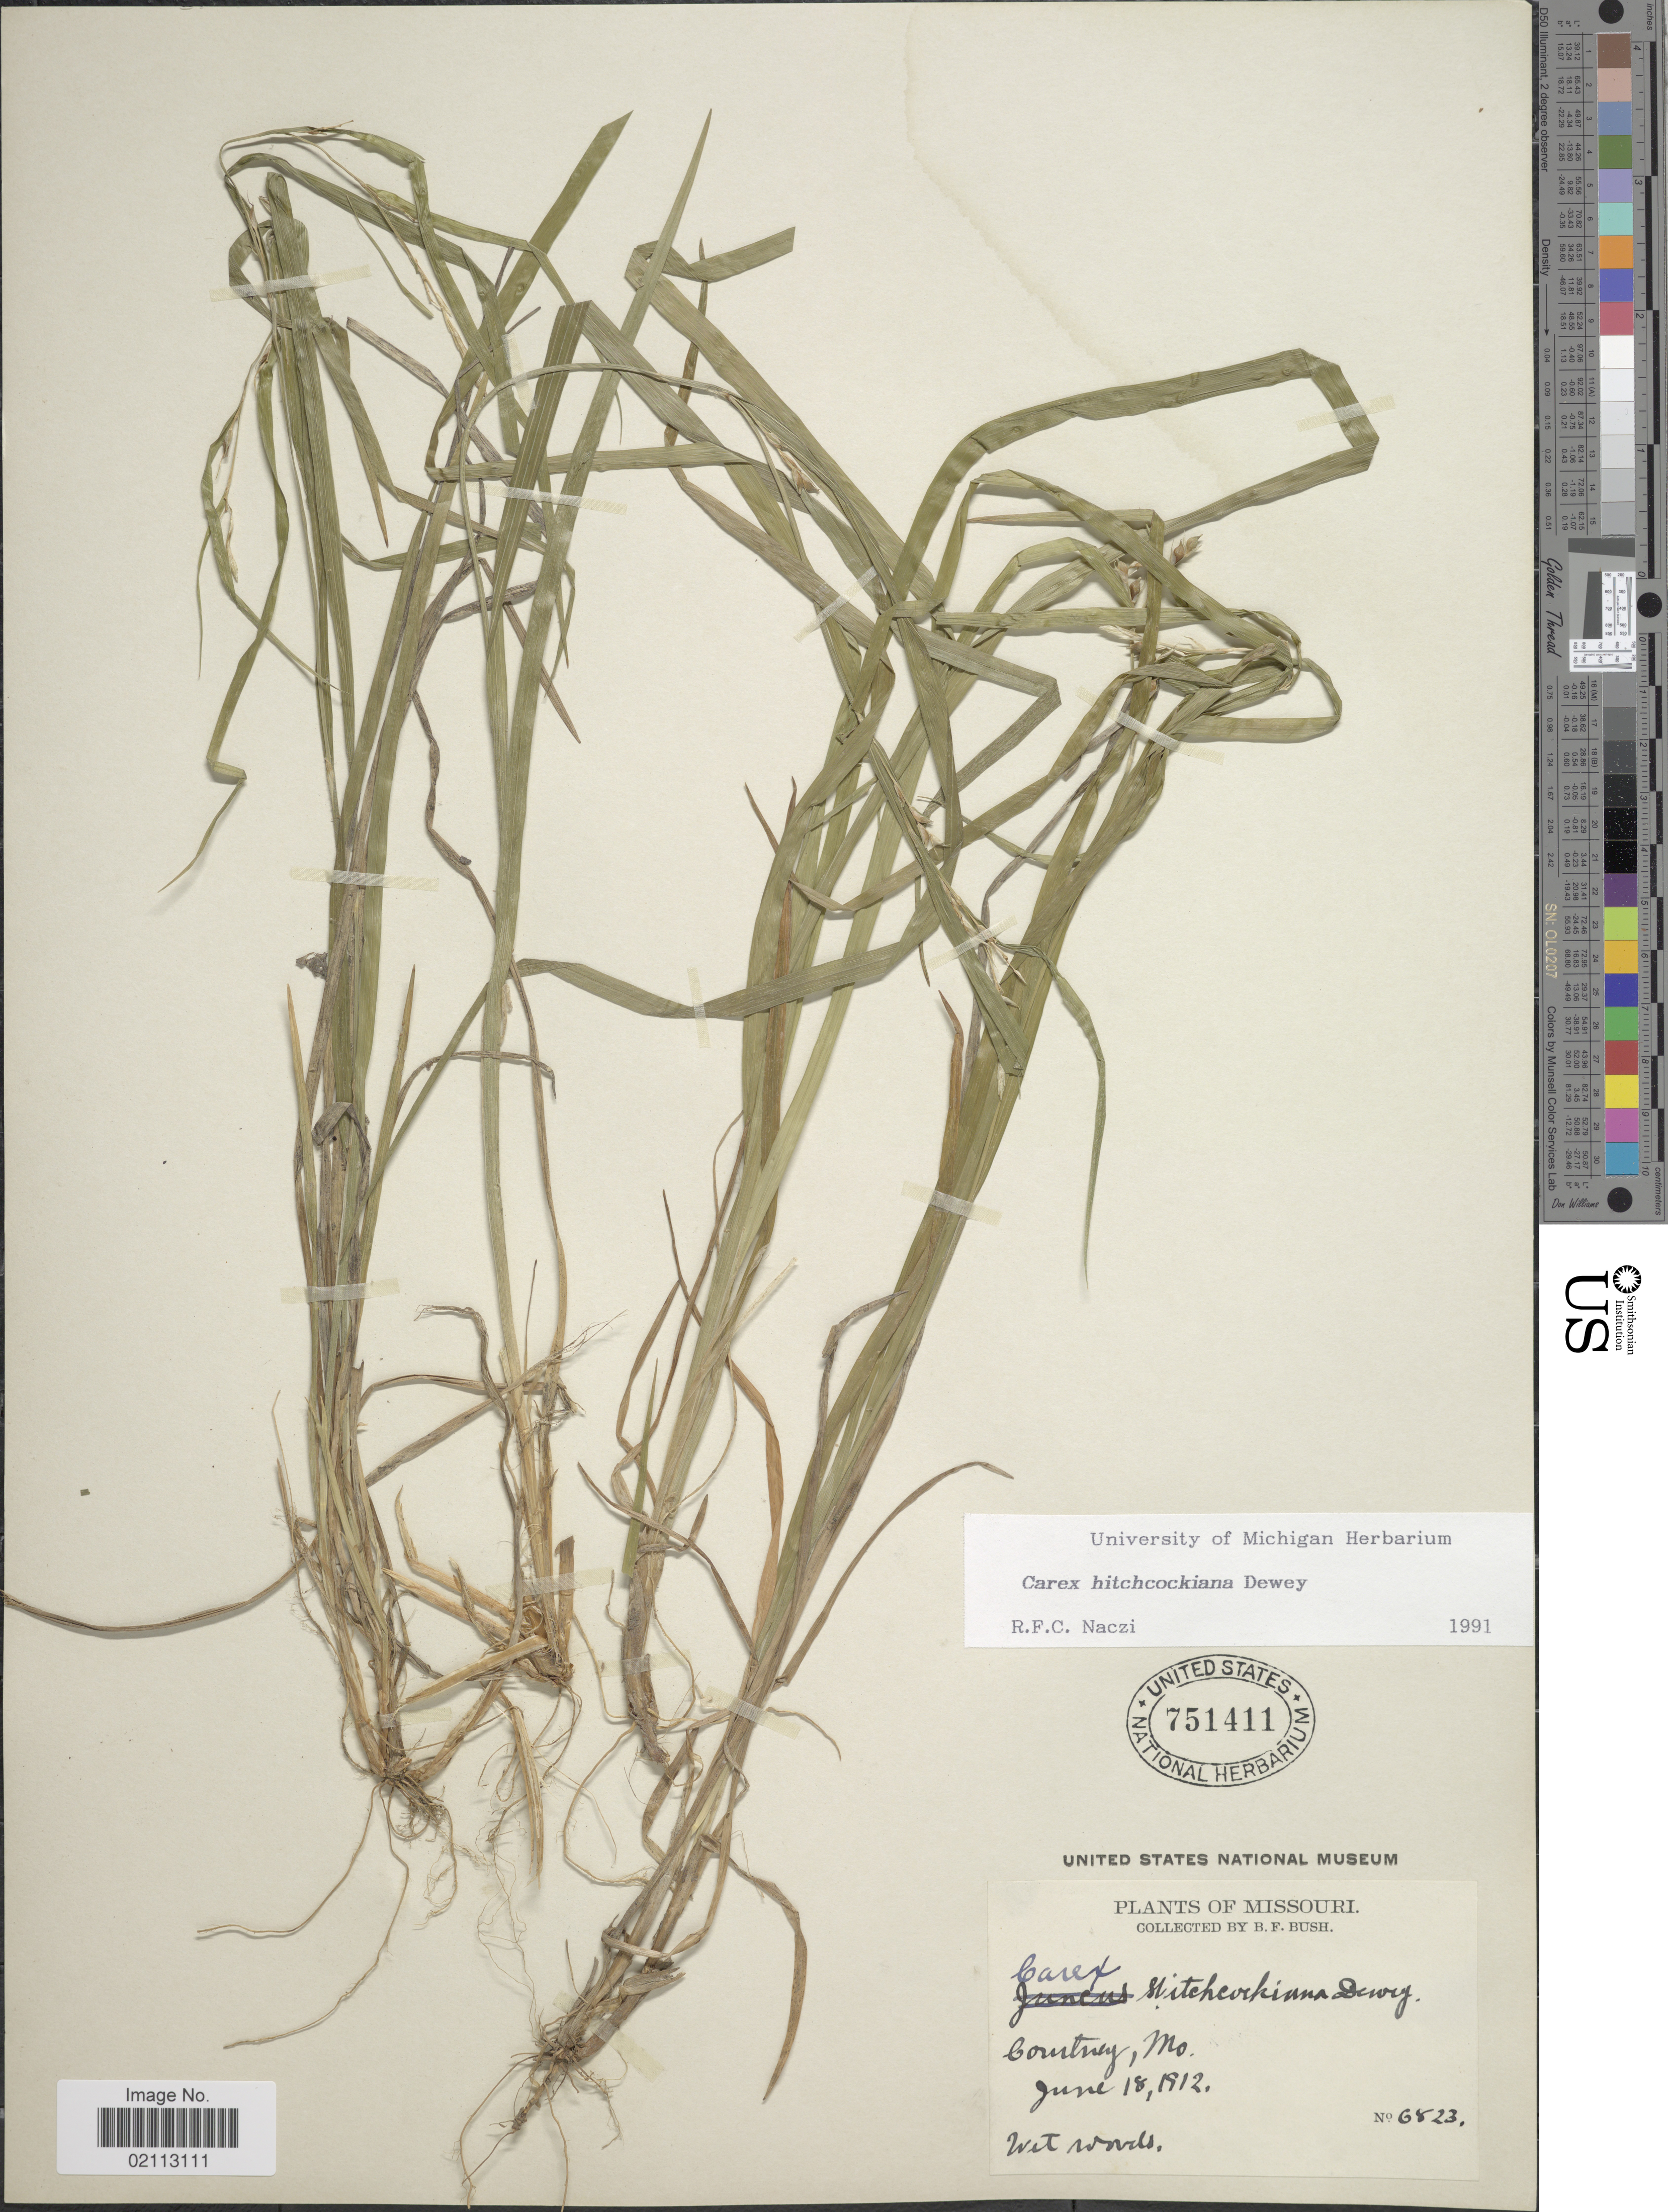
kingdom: Plantae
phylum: Tracheophyta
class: Liliopsida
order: Poales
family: Cyperaceae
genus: Carex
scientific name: Carex hitchcockiana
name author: Dewey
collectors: B. F. Bush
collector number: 6823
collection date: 1912-06-18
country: United States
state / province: Missouri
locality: Courtney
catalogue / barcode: US 751411